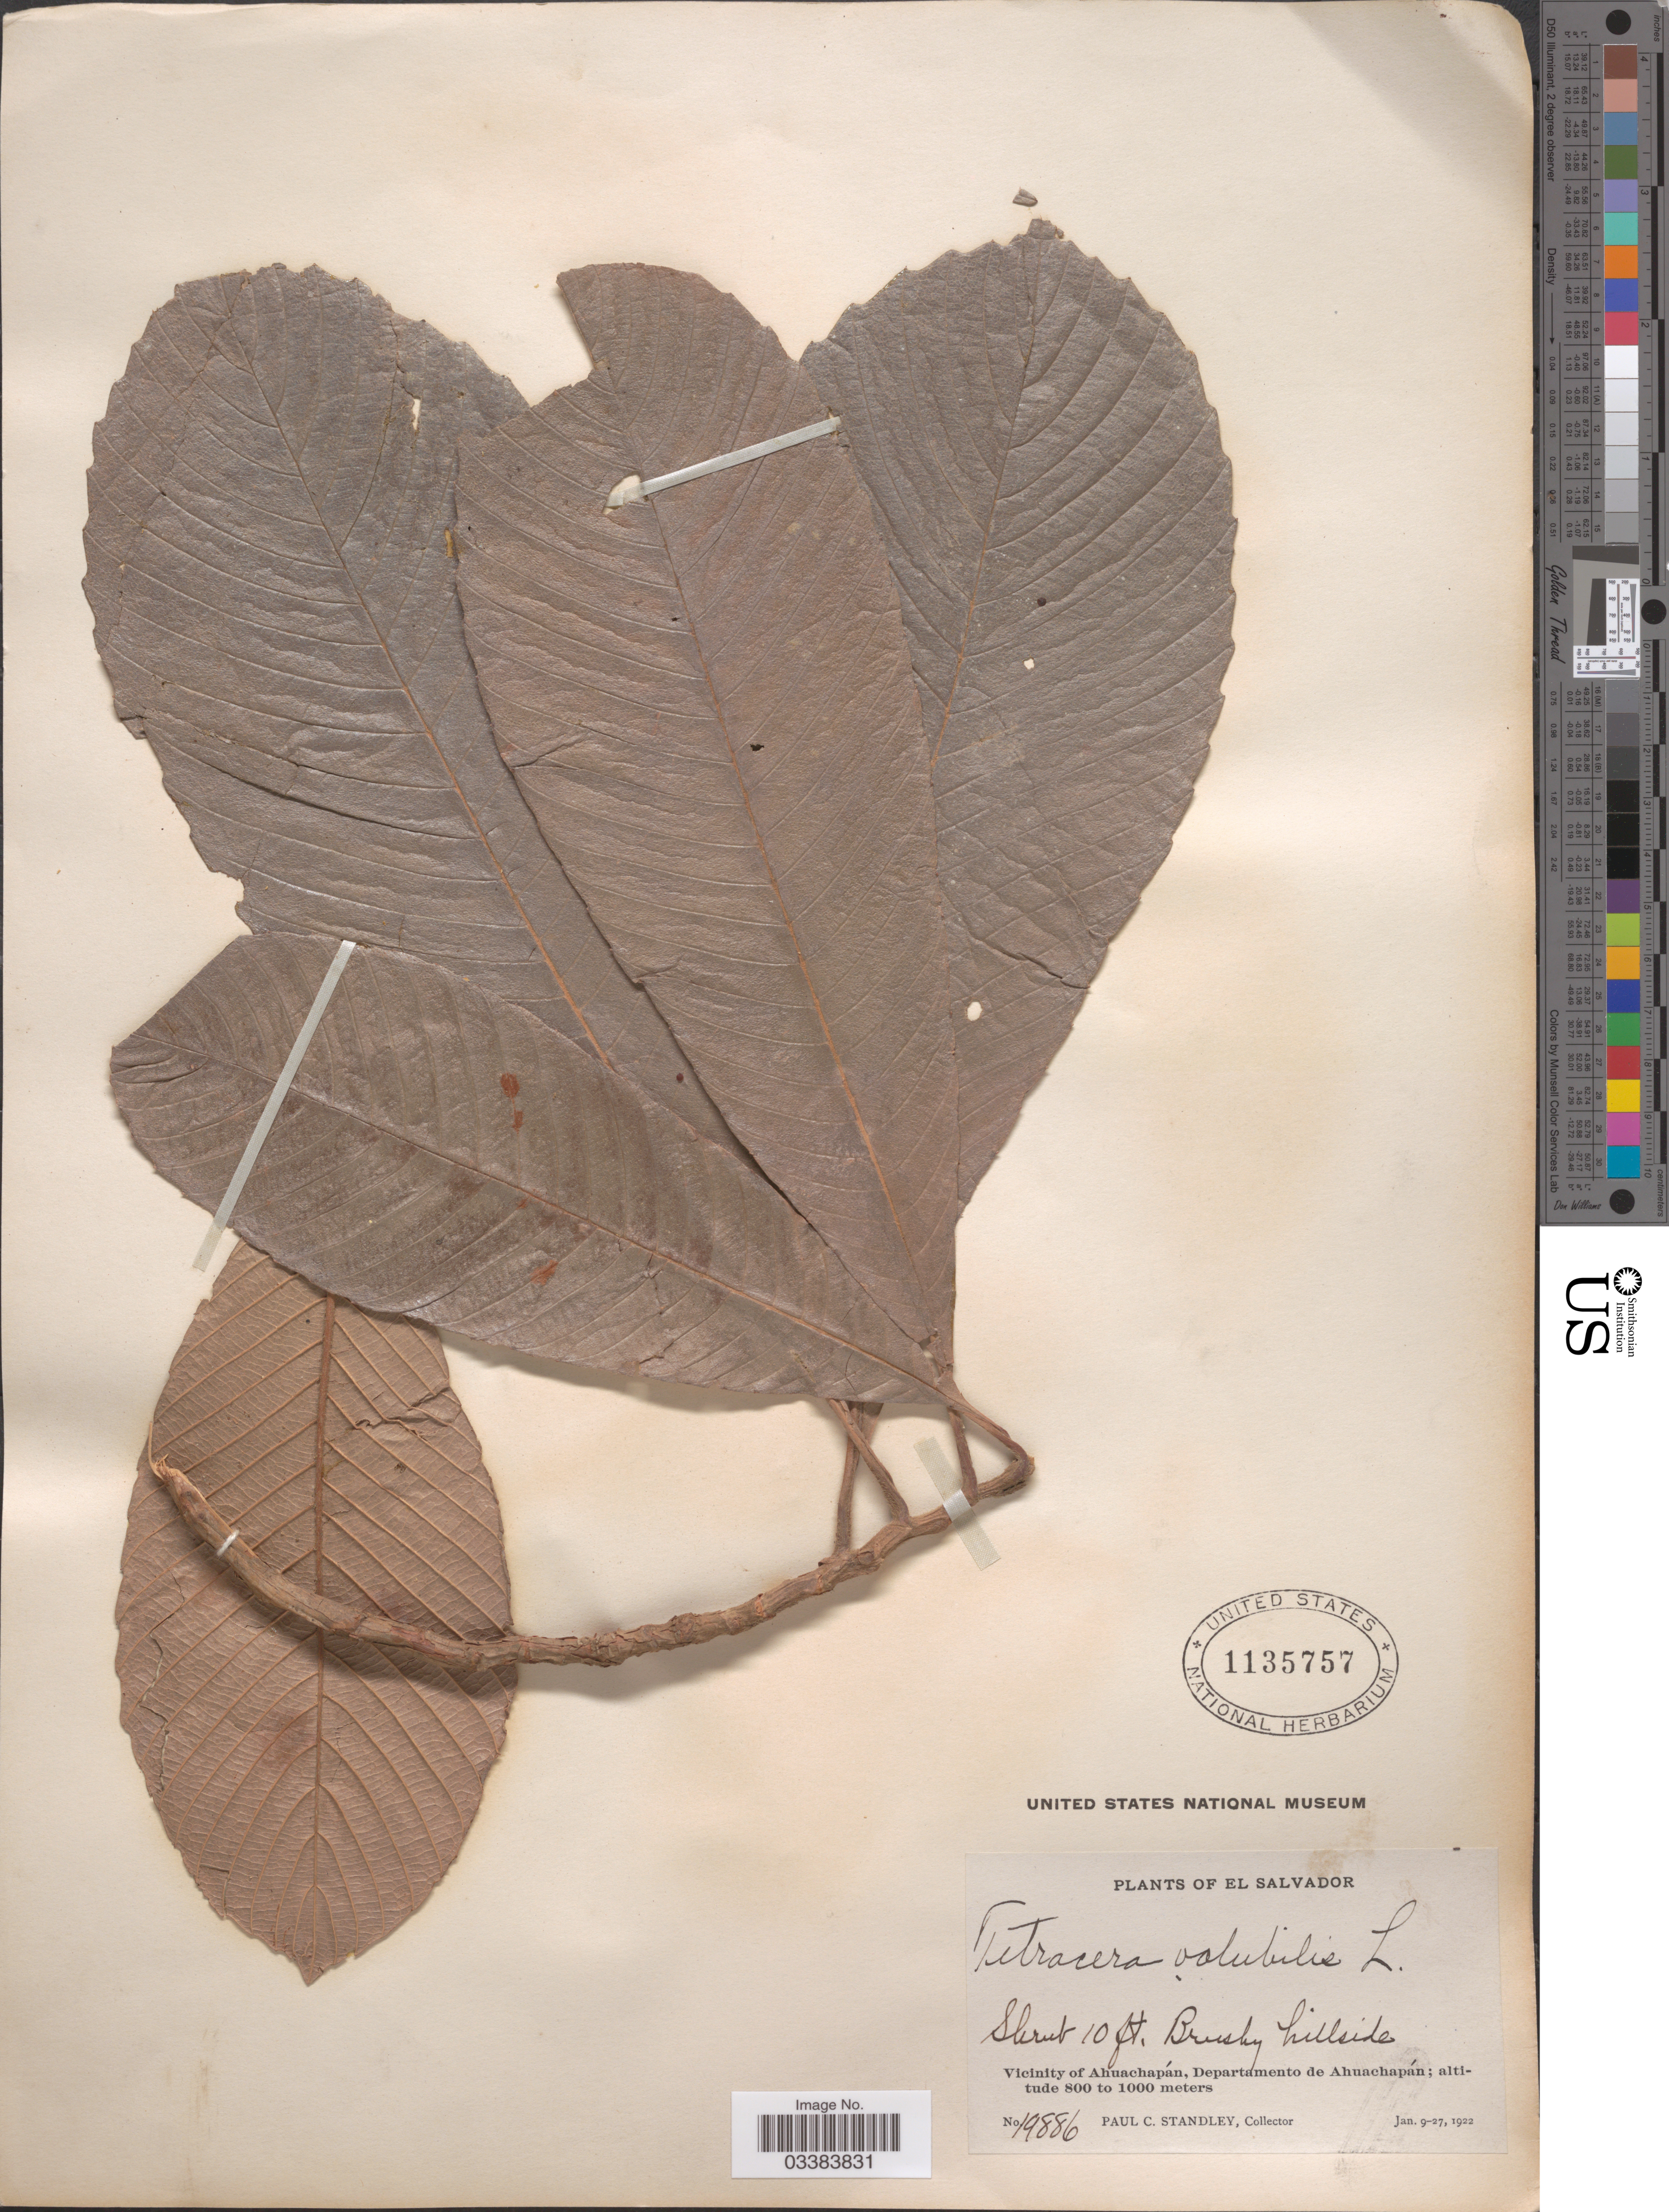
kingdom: Plantae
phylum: Tracheophyta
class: Magnoliopsida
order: Dilleniales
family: Dilleniaceae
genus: Tetracera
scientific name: Tetracera volubilis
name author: L.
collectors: P. C. Standley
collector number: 19886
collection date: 1922-01-09/1922-01-27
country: El Salvador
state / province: Ahuachapan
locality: Vicinity of Ahuachapán, Departamento de Ahuachapán.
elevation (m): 800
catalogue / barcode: US 1135757